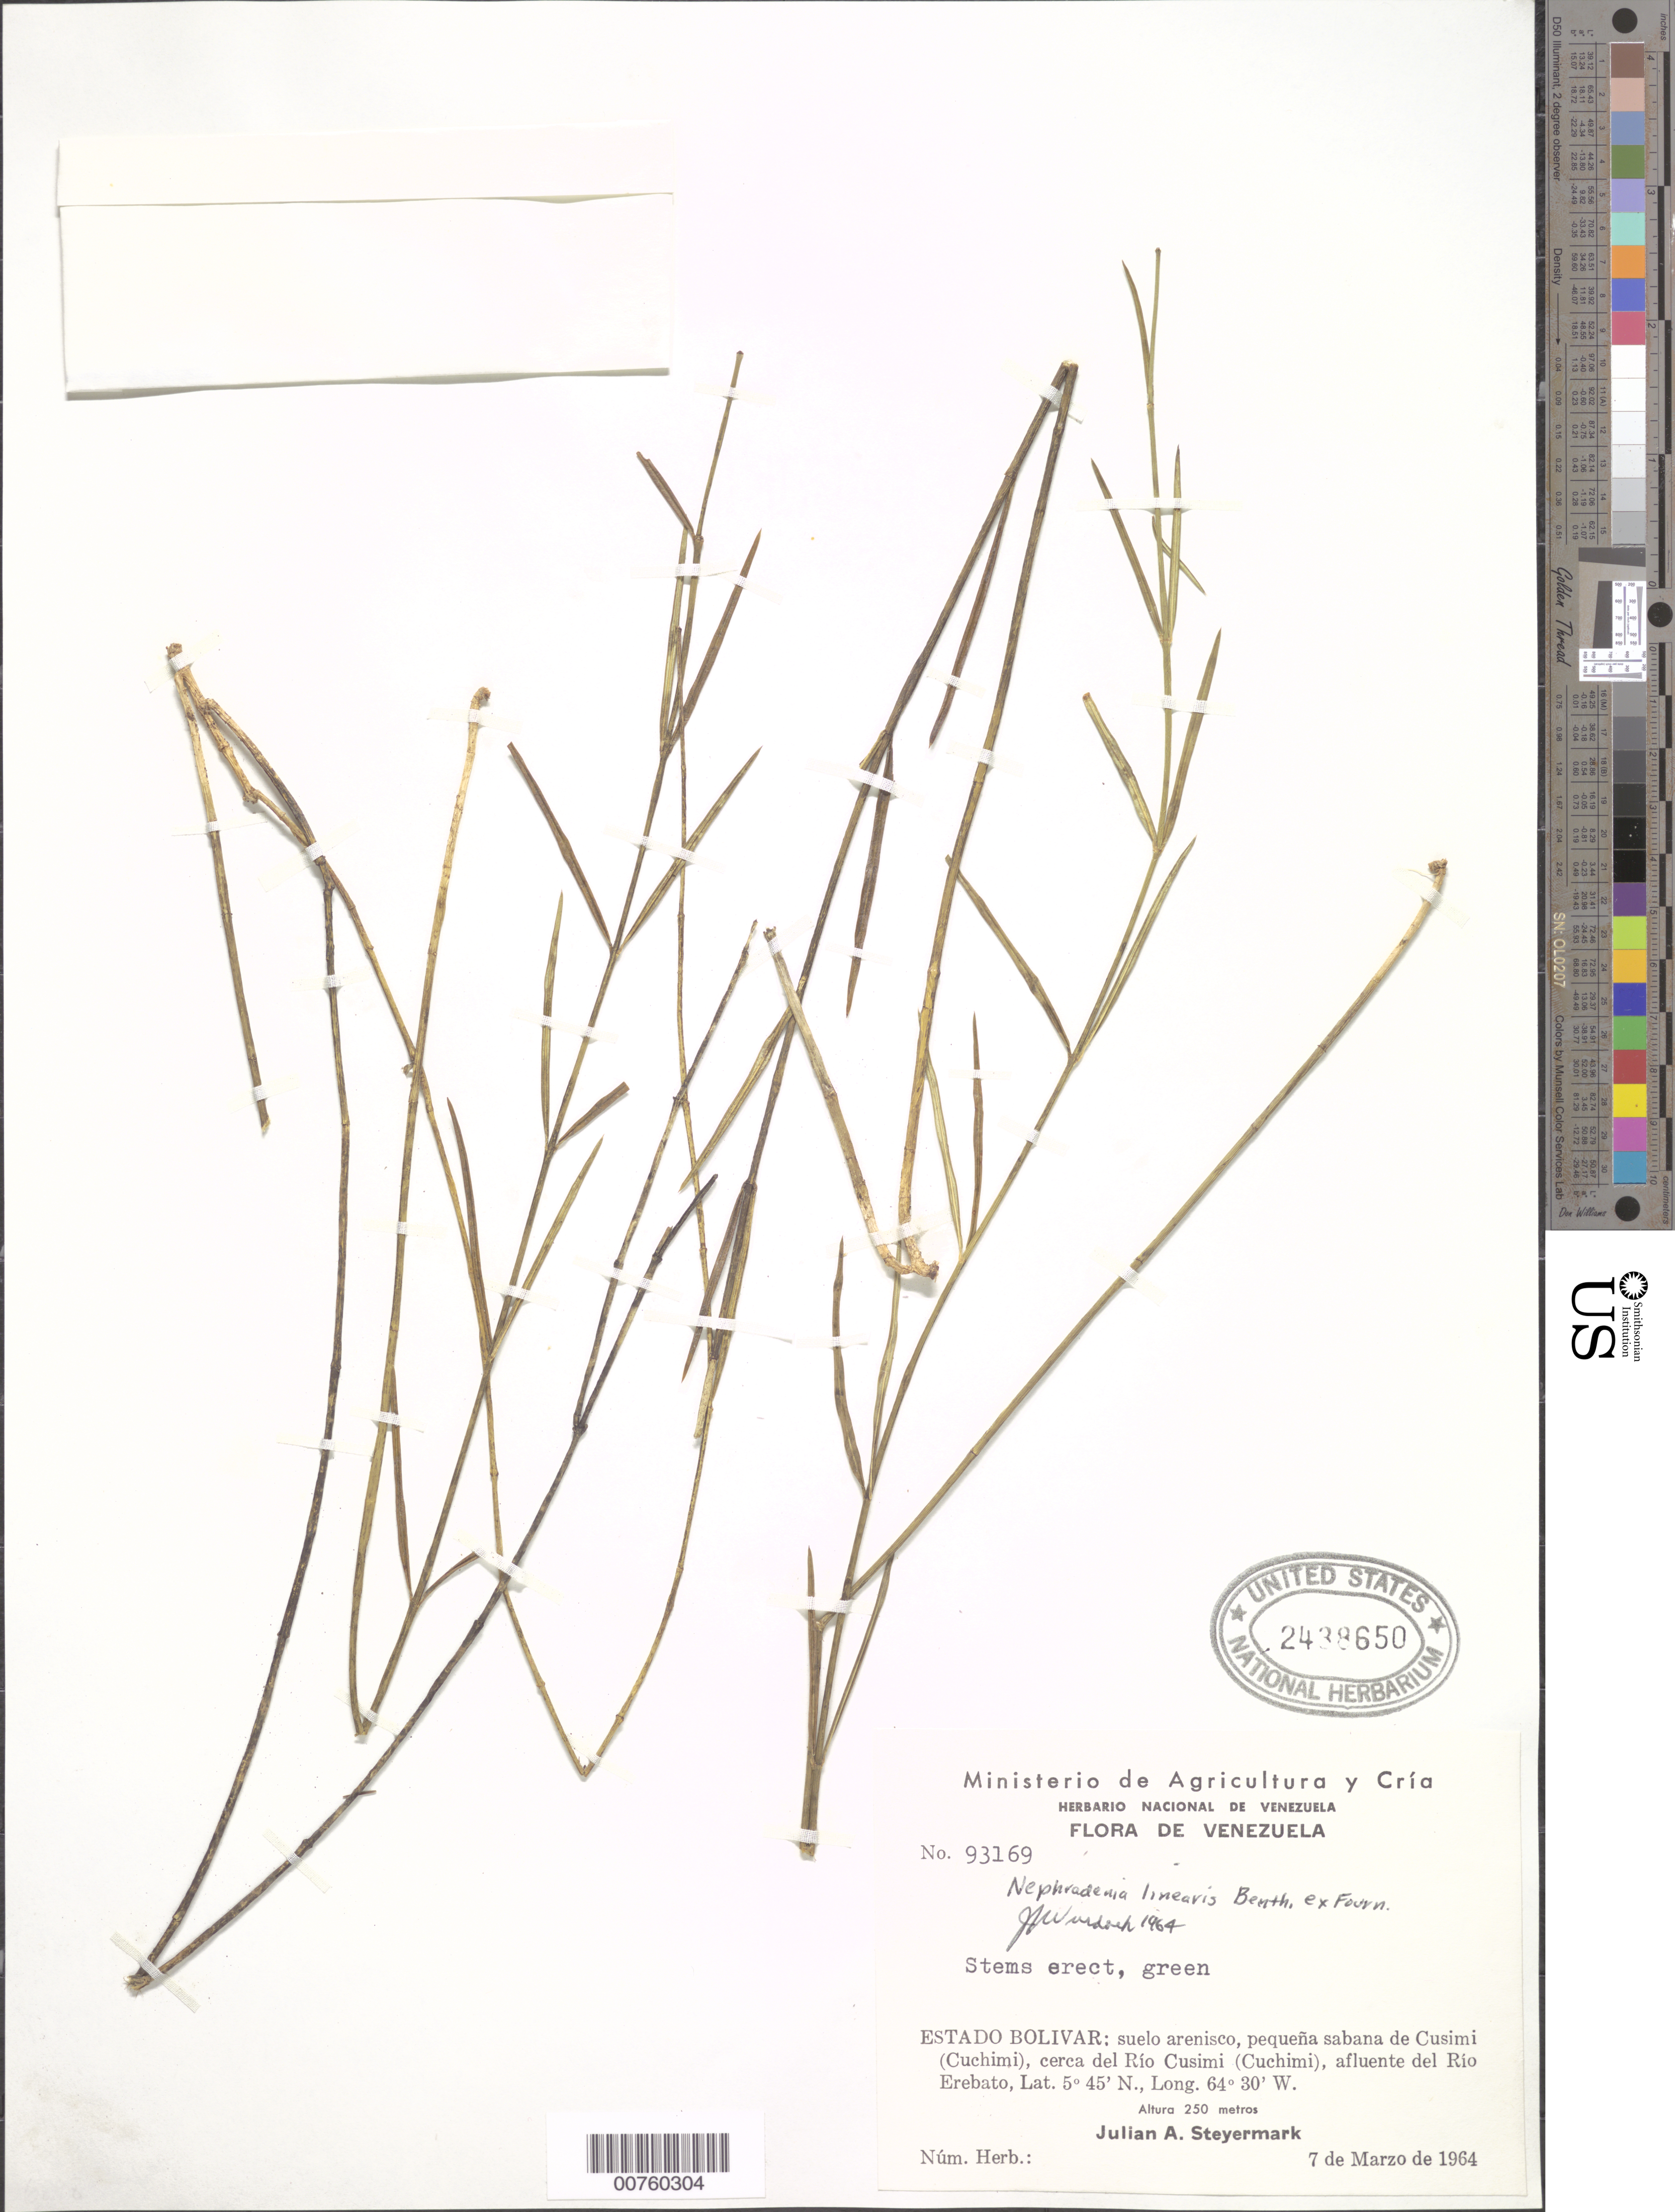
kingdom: Plantae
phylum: Tracheophyta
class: Magnoliopsida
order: Gentianales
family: Apocynaceae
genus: Nephradenia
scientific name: Nephradenia linearis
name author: Benth. ex E. Fourn.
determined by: Wurdack, John J., (US), US (UNITED STATES)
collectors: J. Steyermark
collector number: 93169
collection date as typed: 7-Mar-64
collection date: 1964-03-07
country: Venezuela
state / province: Bolívar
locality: Sabana de Cusimi (Cuchimi), cerca del Río Cusimi (Cuchimi), afluente del Río Erebato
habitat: Suelo arenisco, pequeña sabana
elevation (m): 250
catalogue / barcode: US 2438650